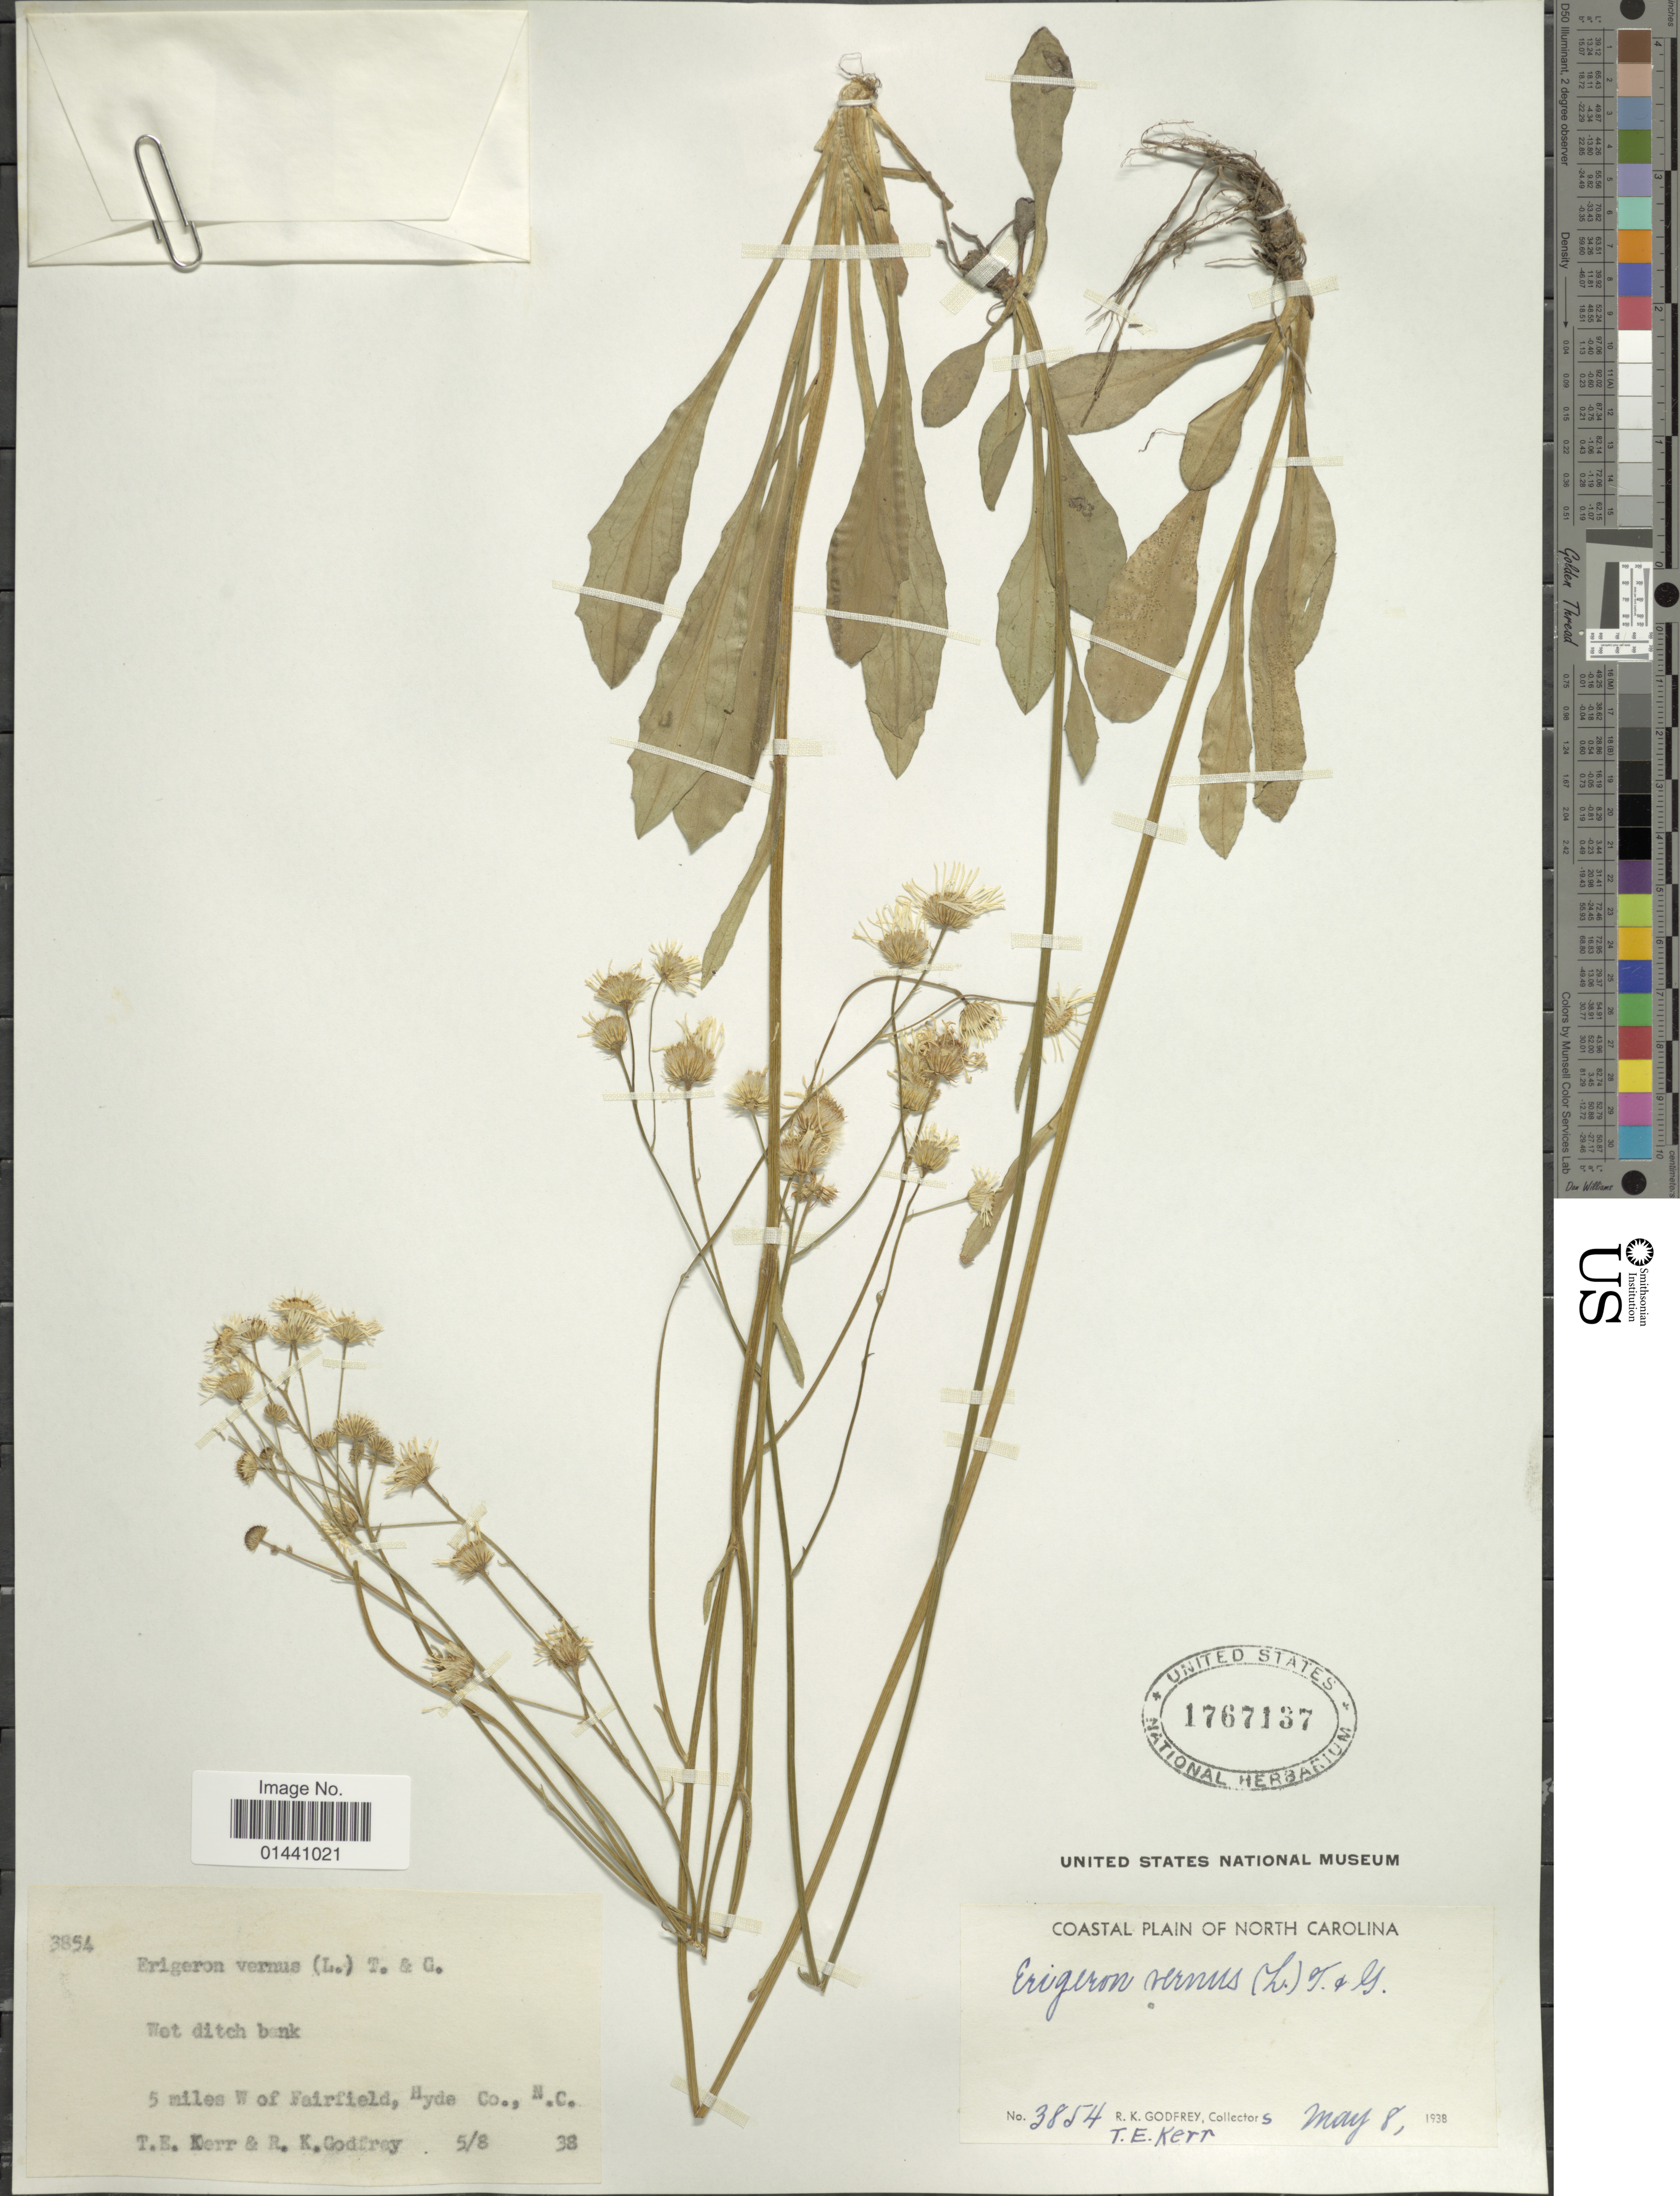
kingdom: Plantae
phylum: Tracheophyta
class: Magnoliopsida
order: Asterales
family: Asteraceae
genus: Erigeron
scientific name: Erigeron vernus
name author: (L.) Torr. & A. Gray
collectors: R. K. Godfrey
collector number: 3854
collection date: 1938-05-08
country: United States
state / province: North Carolina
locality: Wet ditch bank, 5 miles W of Fairfield, Hyde Co.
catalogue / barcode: US 1767137